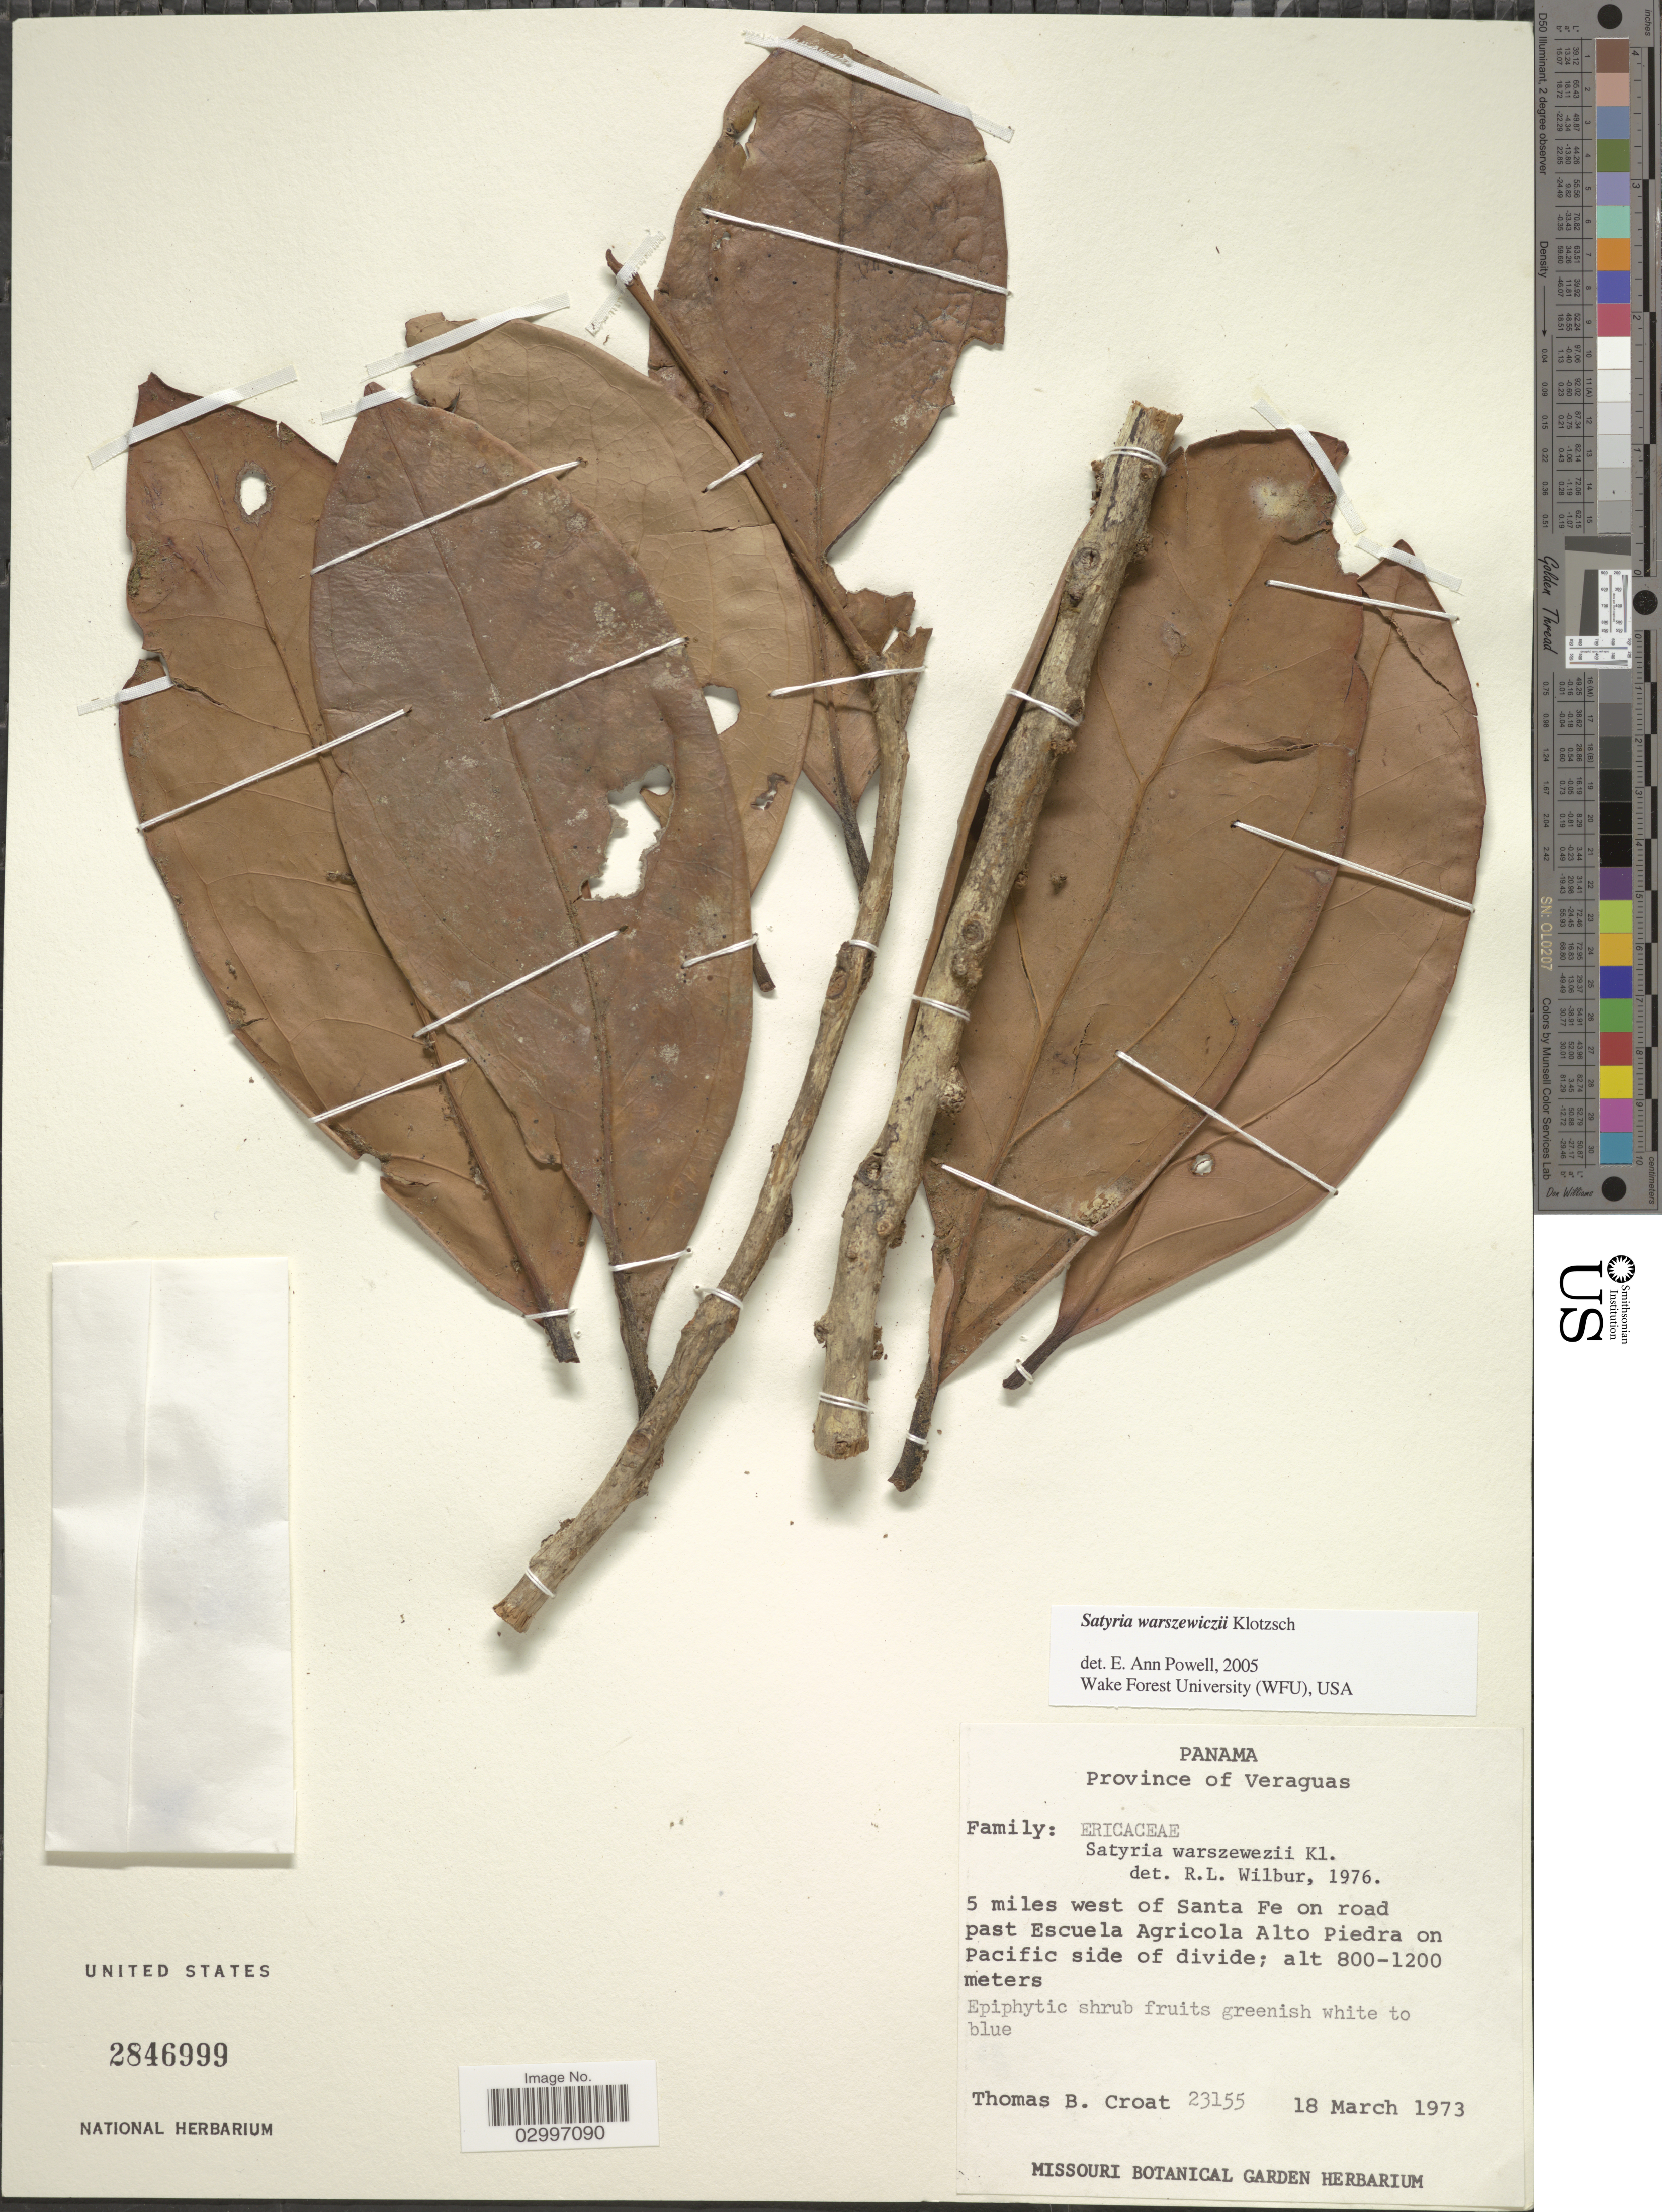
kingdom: Plantae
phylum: Tracheophyta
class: Magnoliopsida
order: Ericales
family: Ericaceae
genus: Satyria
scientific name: Satyria warszewiczii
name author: Klotzsch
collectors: T. B. Croat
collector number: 23155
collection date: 1973-03-18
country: Panama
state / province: Veraguas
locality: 5 miles west of Santa Fe on road past Escuela Agricola Alto Piedra on Pacifico side of divide.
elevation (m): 800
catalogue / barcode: US 2846999